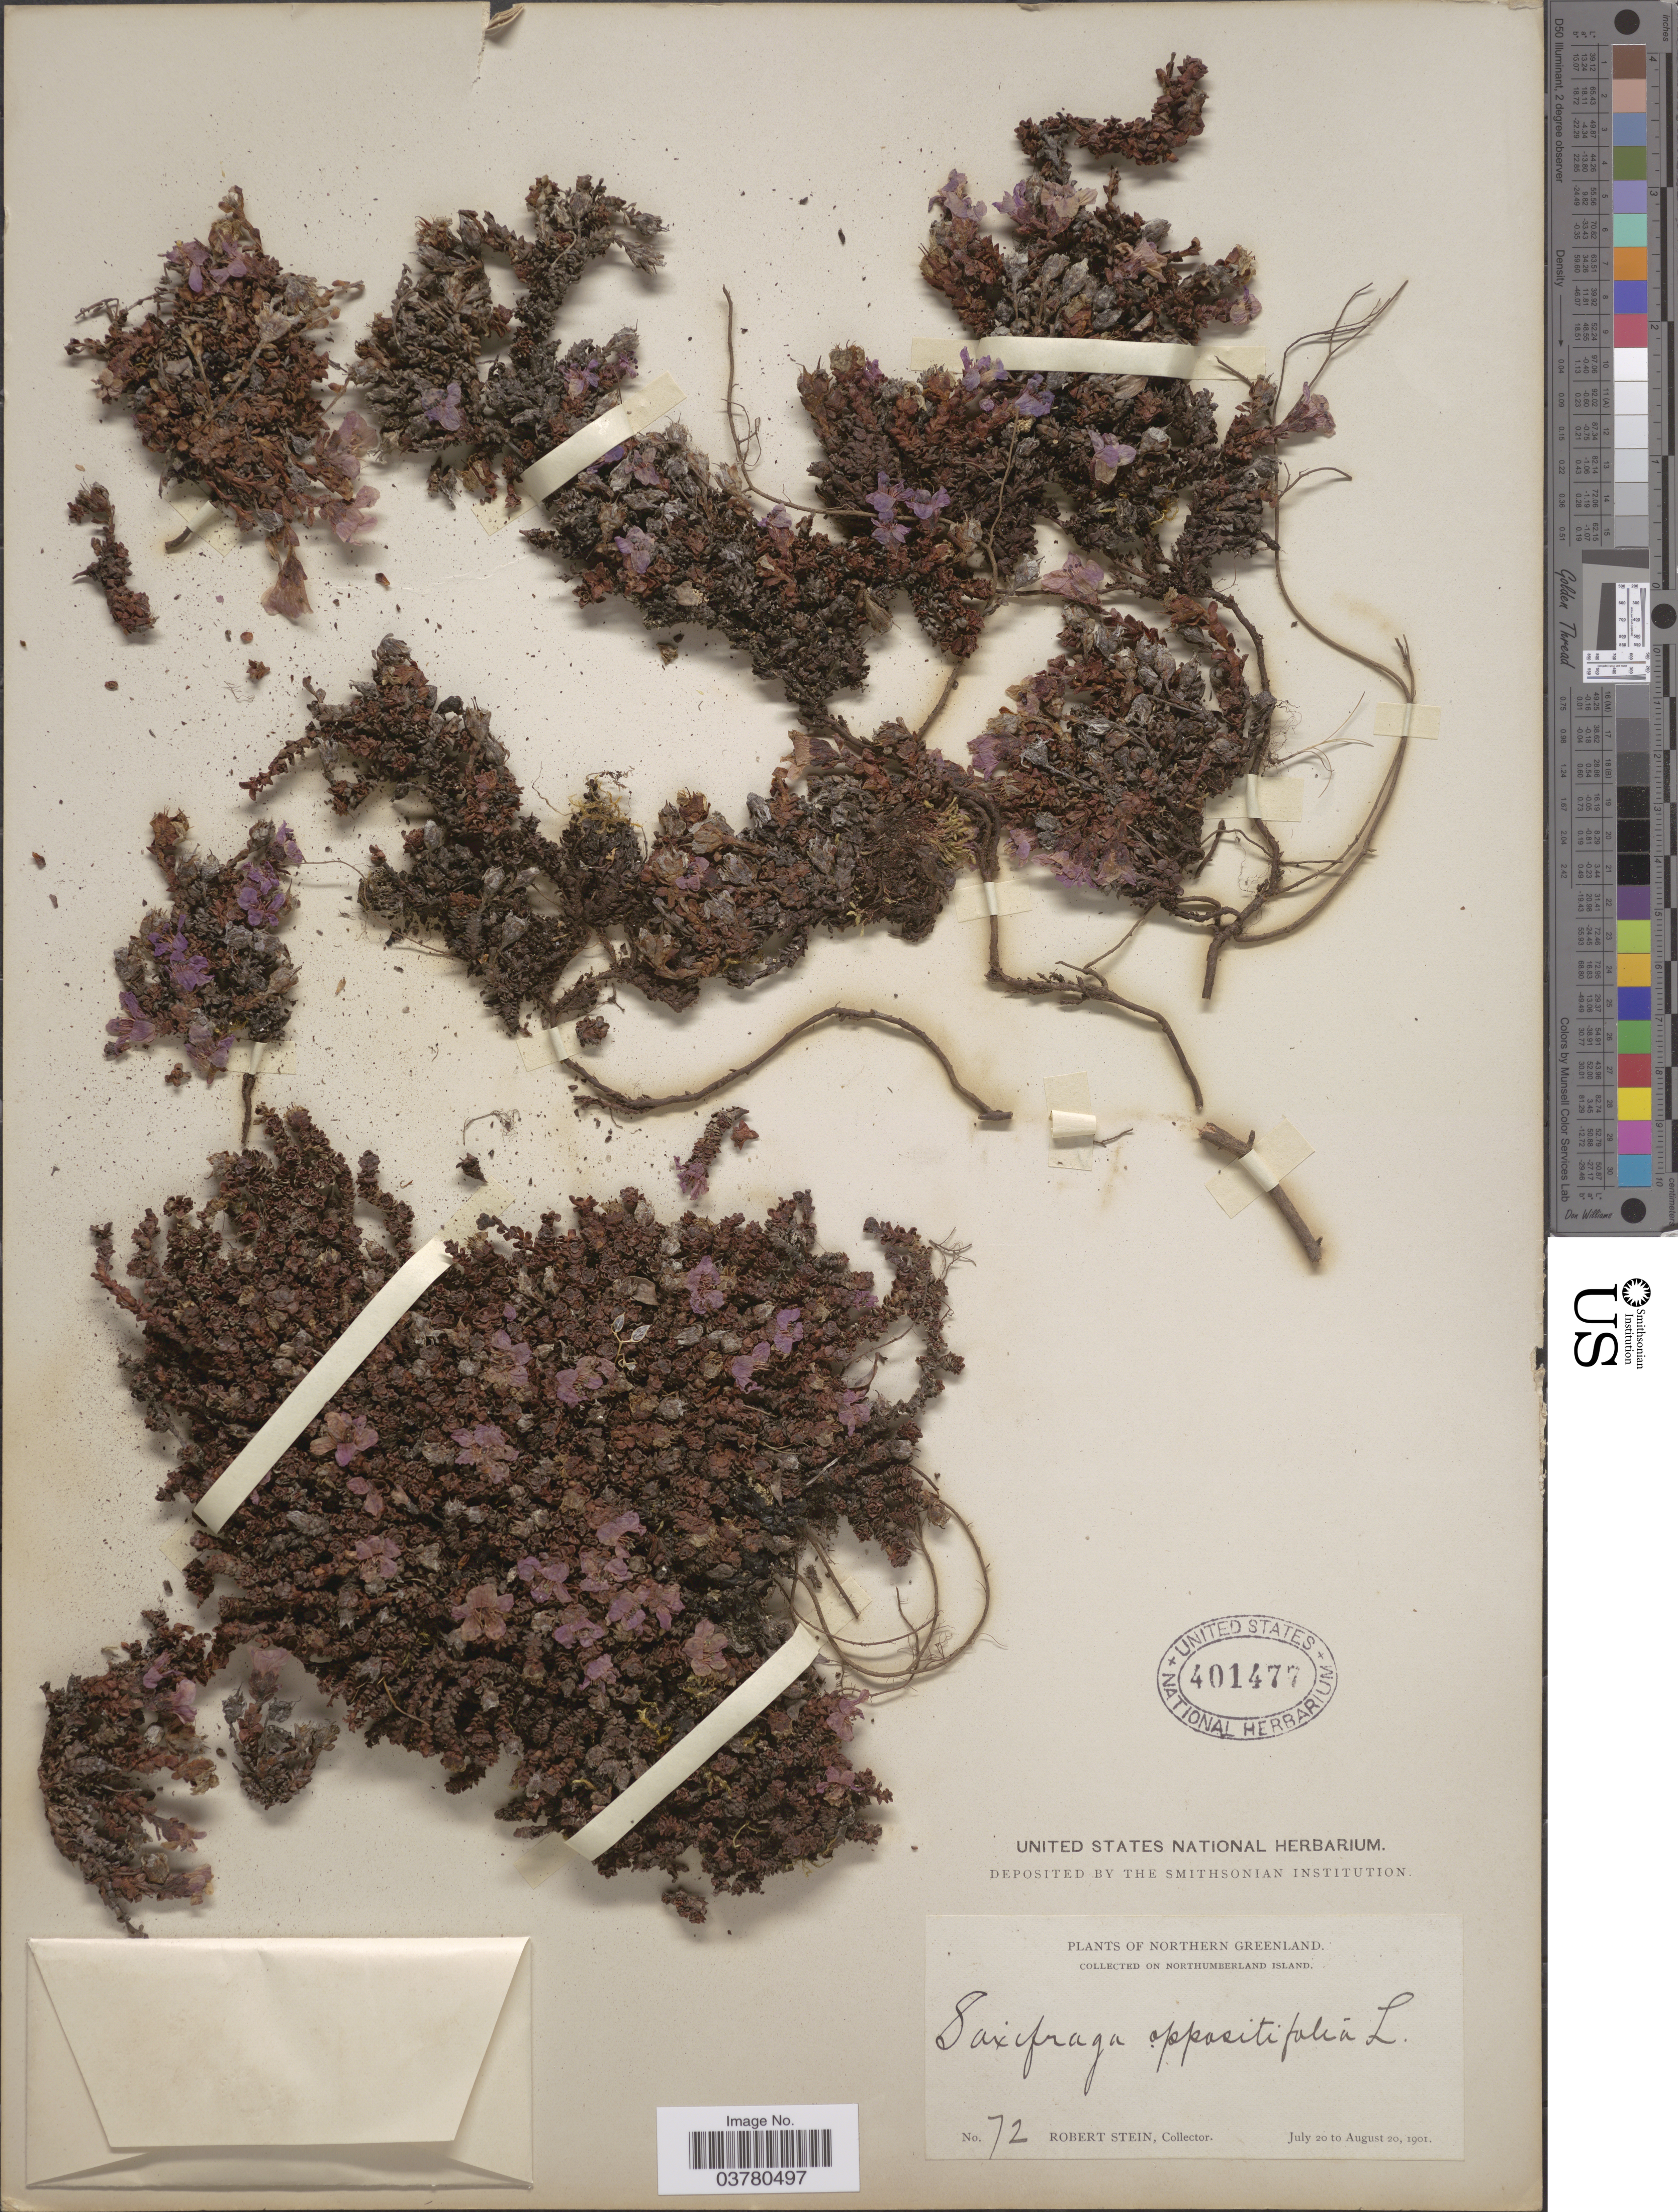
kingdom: Plantae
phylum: Tracheophyta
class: Magnoliopsida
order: Saxifragales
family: Saxifragaceae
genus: Saxifraga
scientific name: Saxifraga oppositifolia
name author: L.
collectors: R. Stein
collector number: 72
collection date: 1901-07-20/1901-08-20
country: Greenland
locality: Northern Greenland. On Northumberland Island.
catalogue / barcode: US 401477